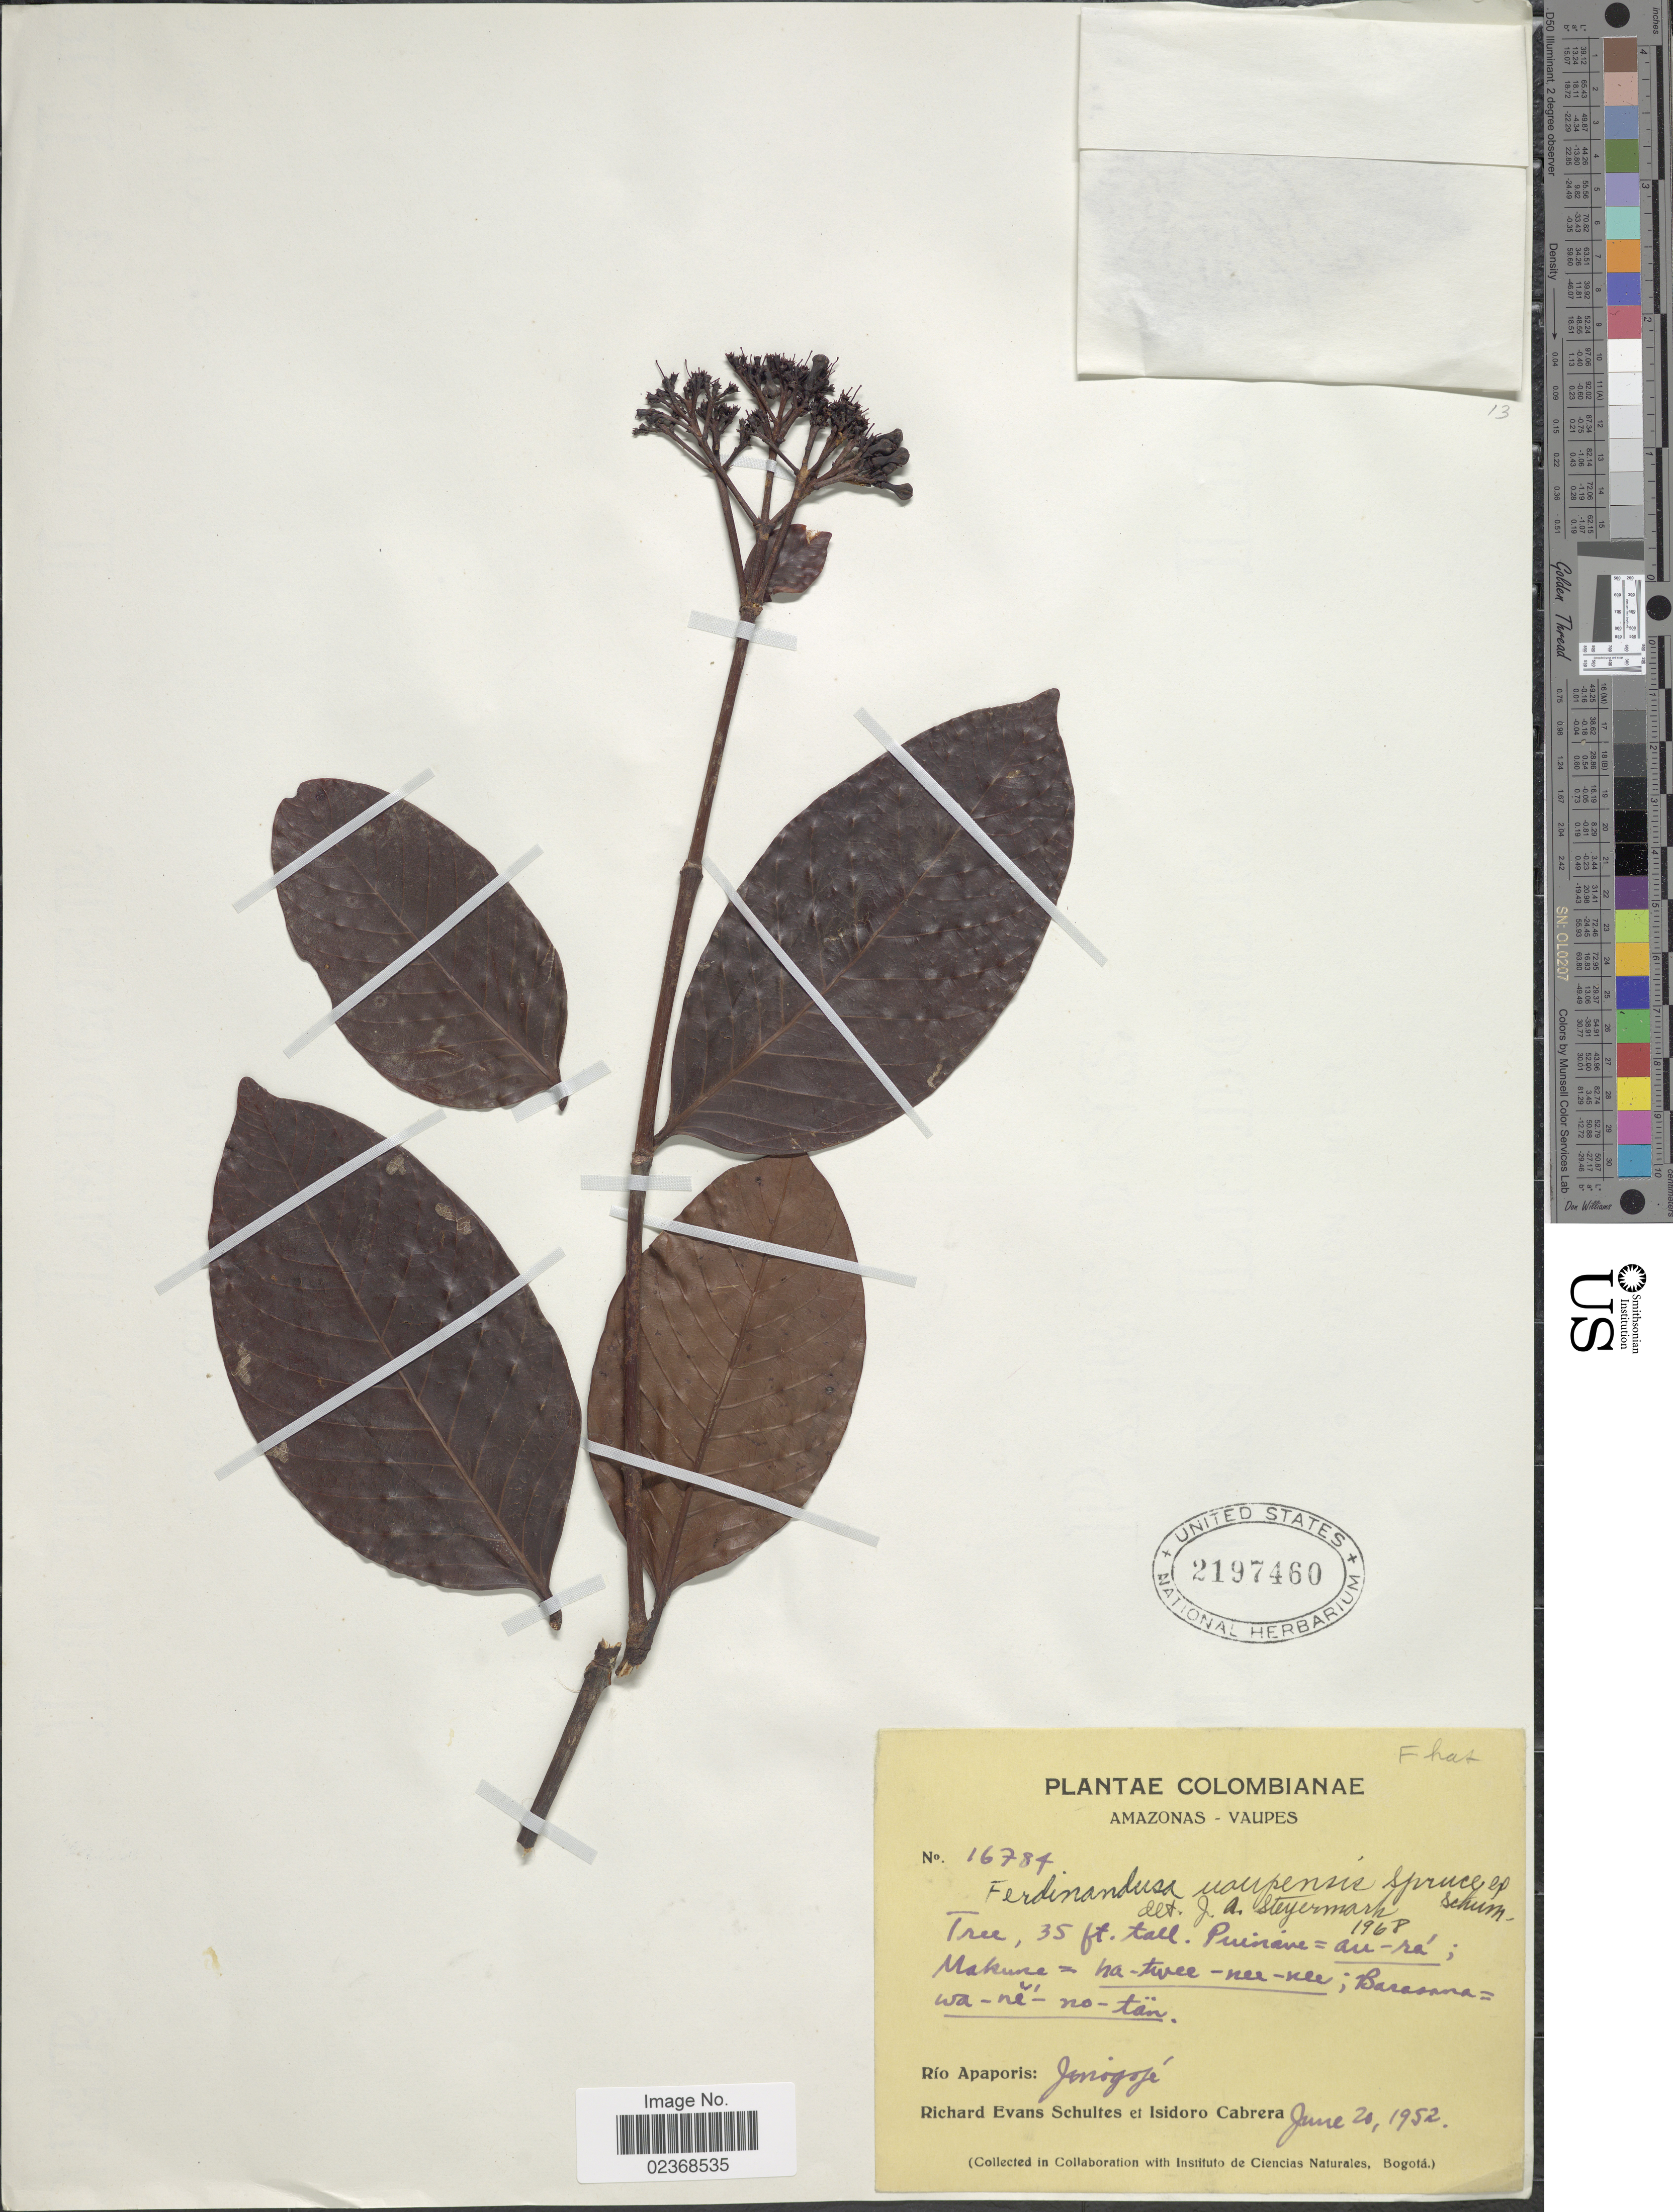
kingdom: Plantae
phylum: Tracheophyta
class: Magnoliopsida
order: Gentianales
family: Rubiaceae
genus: Ferdinandusa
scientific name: Ferdinandusa uaupensis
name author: Spruce ex K. Schum.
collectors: R. E. Schultes & I. Cabrera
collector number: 16784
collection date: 1952-06-20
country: Colombia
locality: Amazonas - Vaupes, Rio Apaporis: Jonogoje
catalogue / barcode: US 2197460